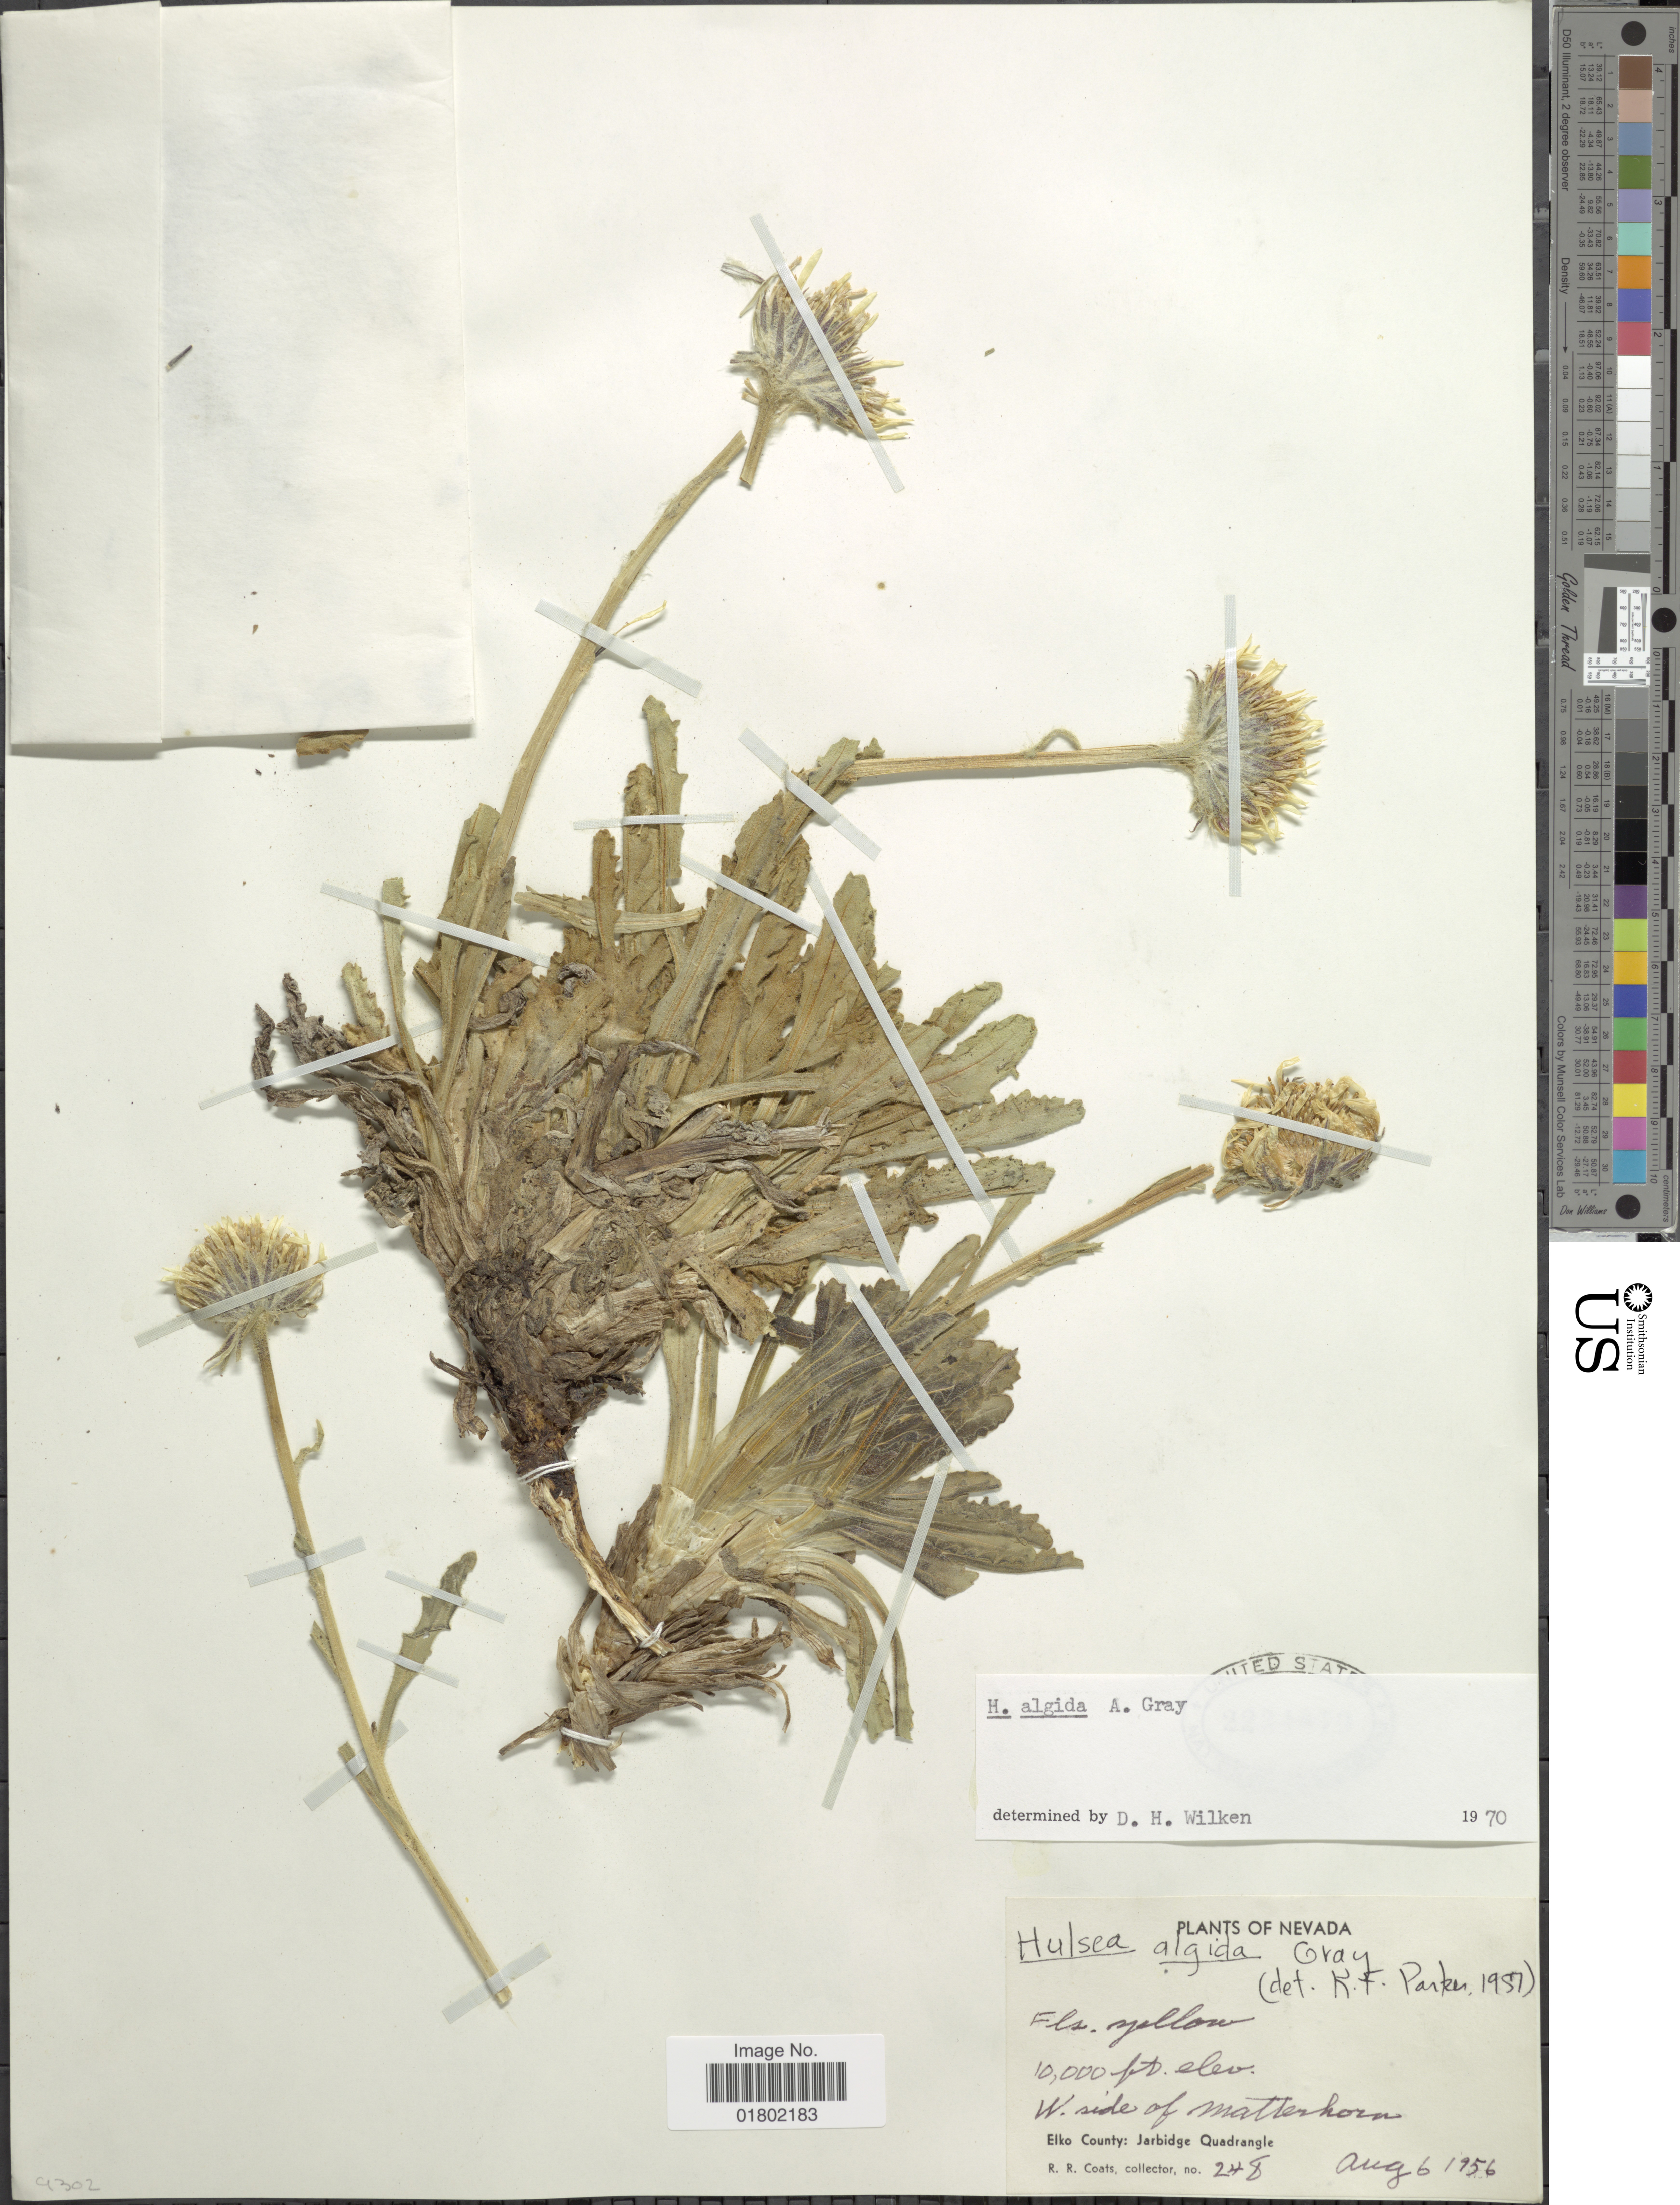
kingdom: Plantae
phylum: Tracheophyta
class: Magnoliopsida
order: Asterales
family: Asteraceae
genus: Hulsea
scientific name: Hulsea algida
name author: A. Gray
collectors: R. Coats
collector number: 248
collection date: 1956-08-06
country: United States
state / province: Nevada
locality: W. side of matterkorn, Elko County: Jarbridge Quadrangle